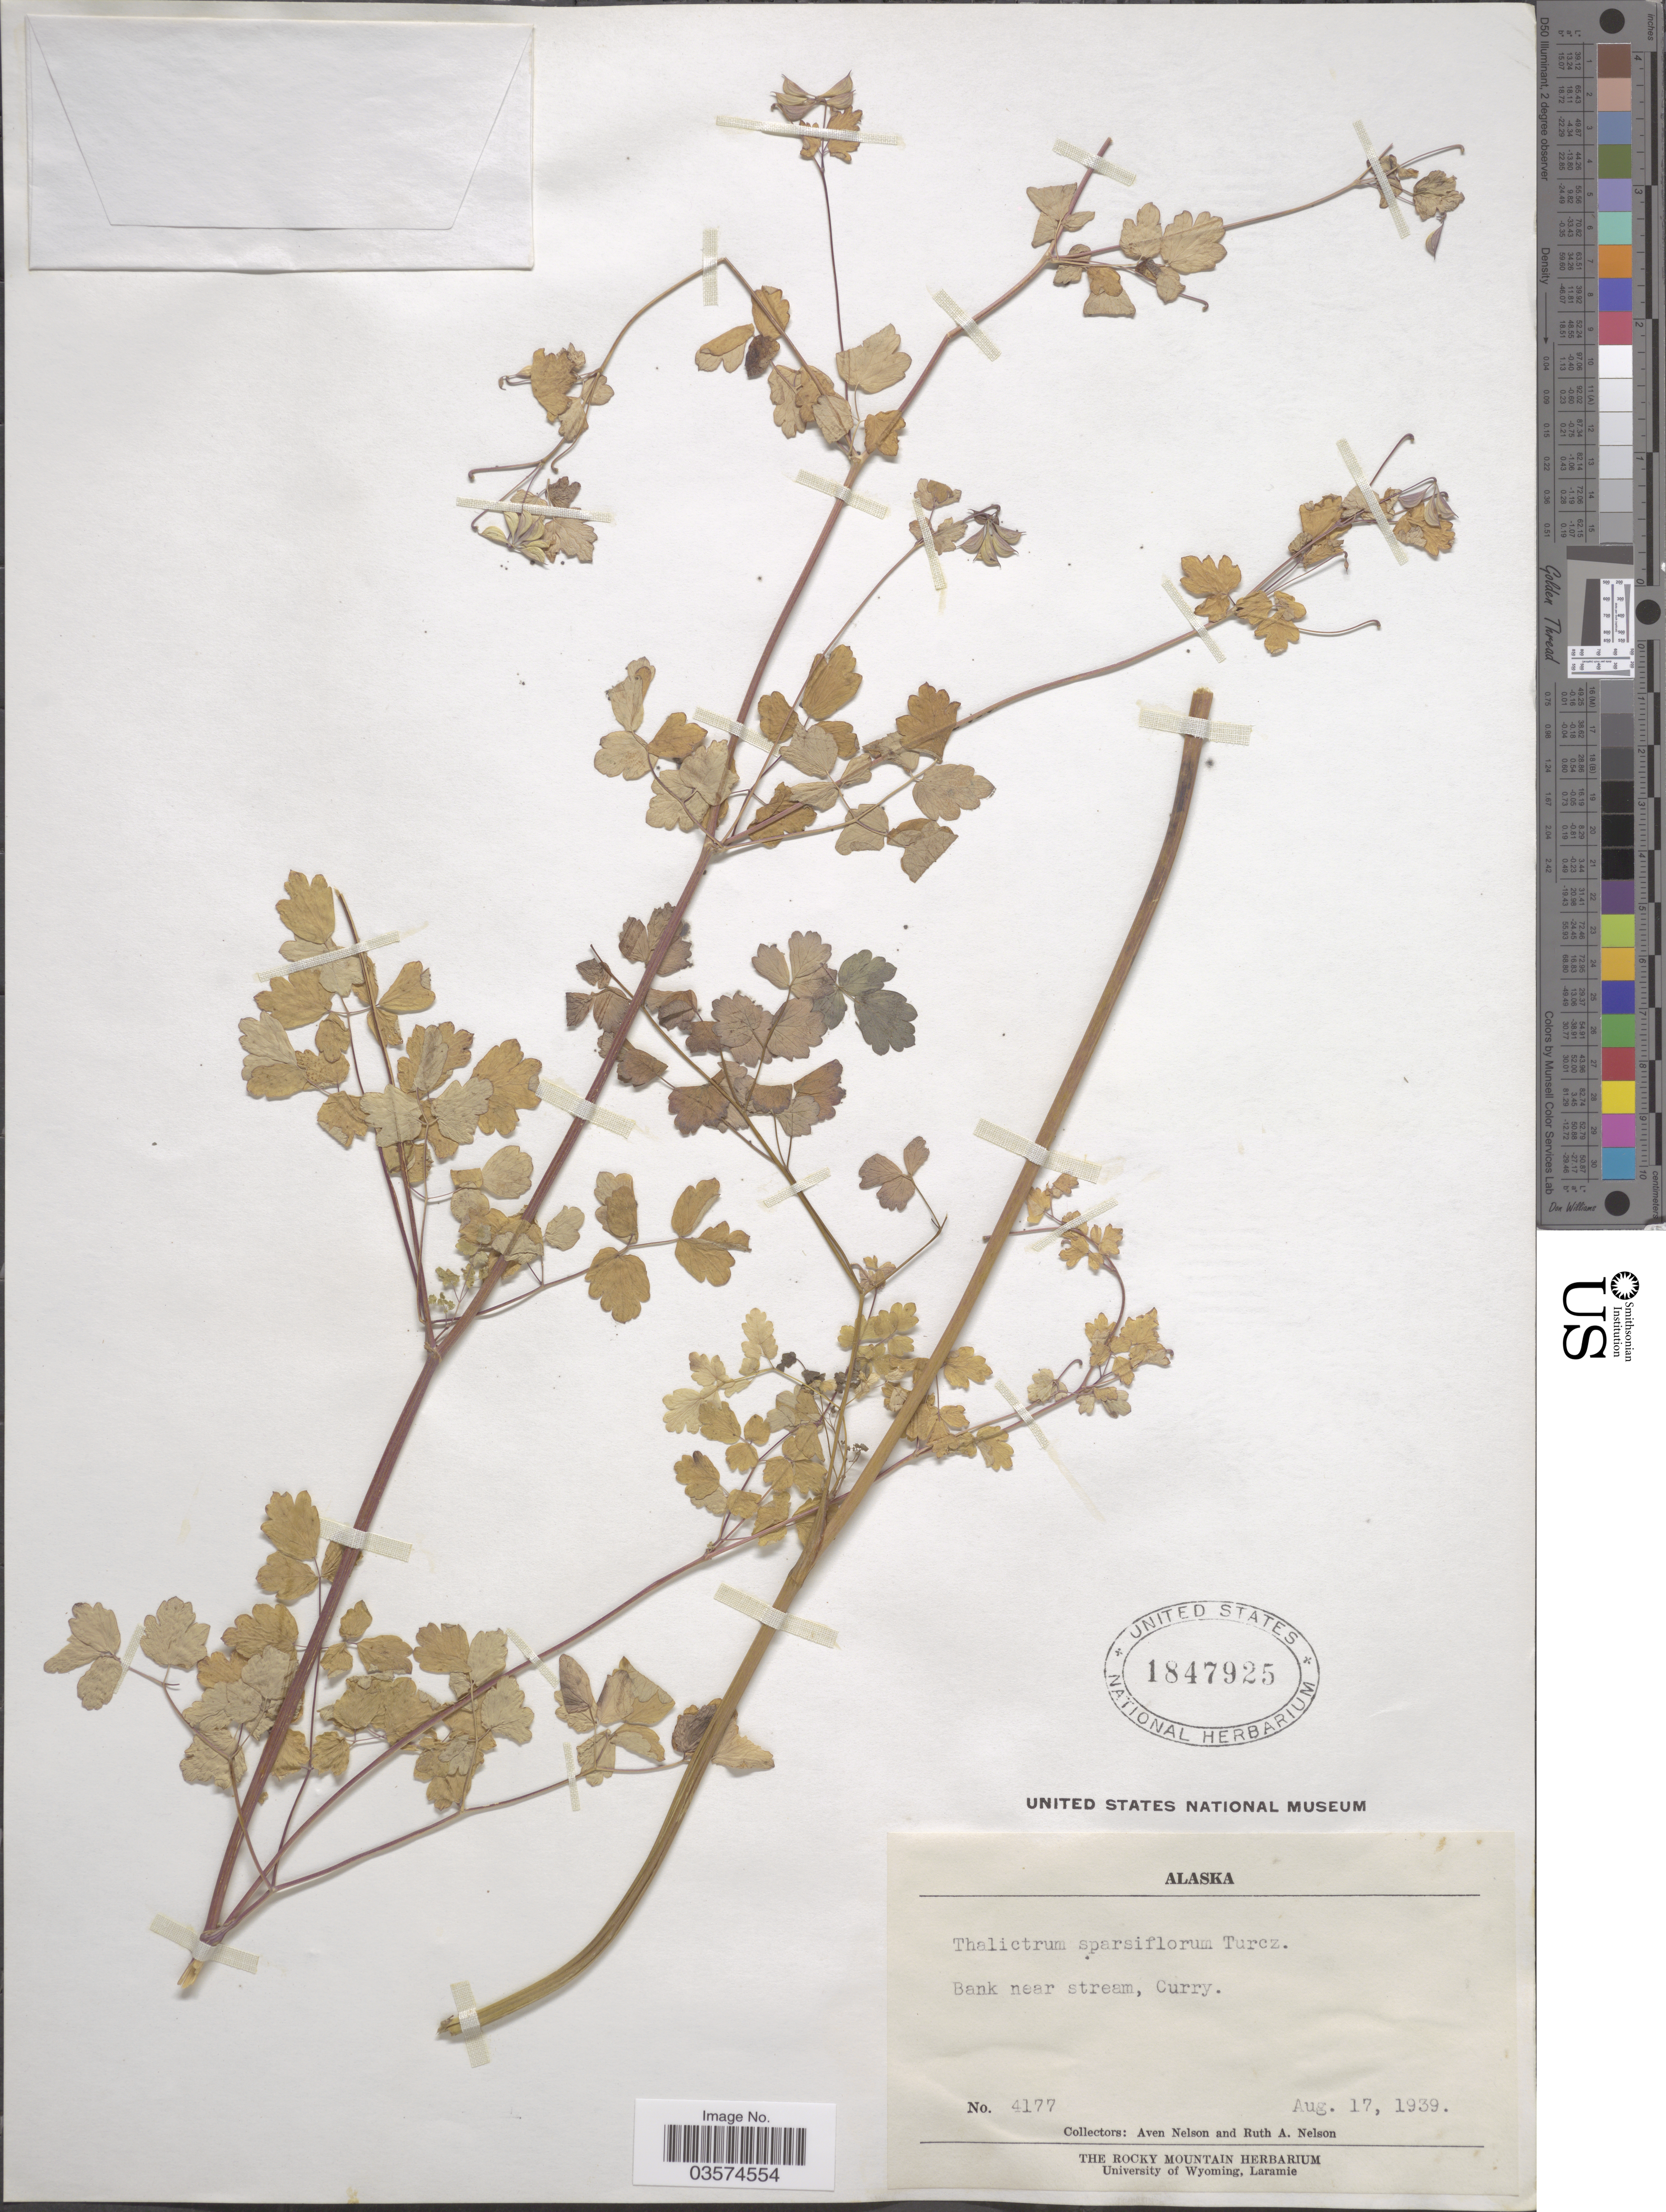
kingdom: Plantae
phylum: Tracheophyta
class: Magnoliopsida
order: Ranunculales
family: Ranunculaceae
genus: Thalictrum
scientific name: Thalictrum sparsiflorum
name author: Turcz. ex Fisch. & C.A. Mey.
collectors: A. Nelson & R. A. Nelson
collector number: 4177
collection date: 1939-08-17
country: United States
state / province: Alaska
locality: Bank near stream, Curry.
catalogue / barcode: US 1847925